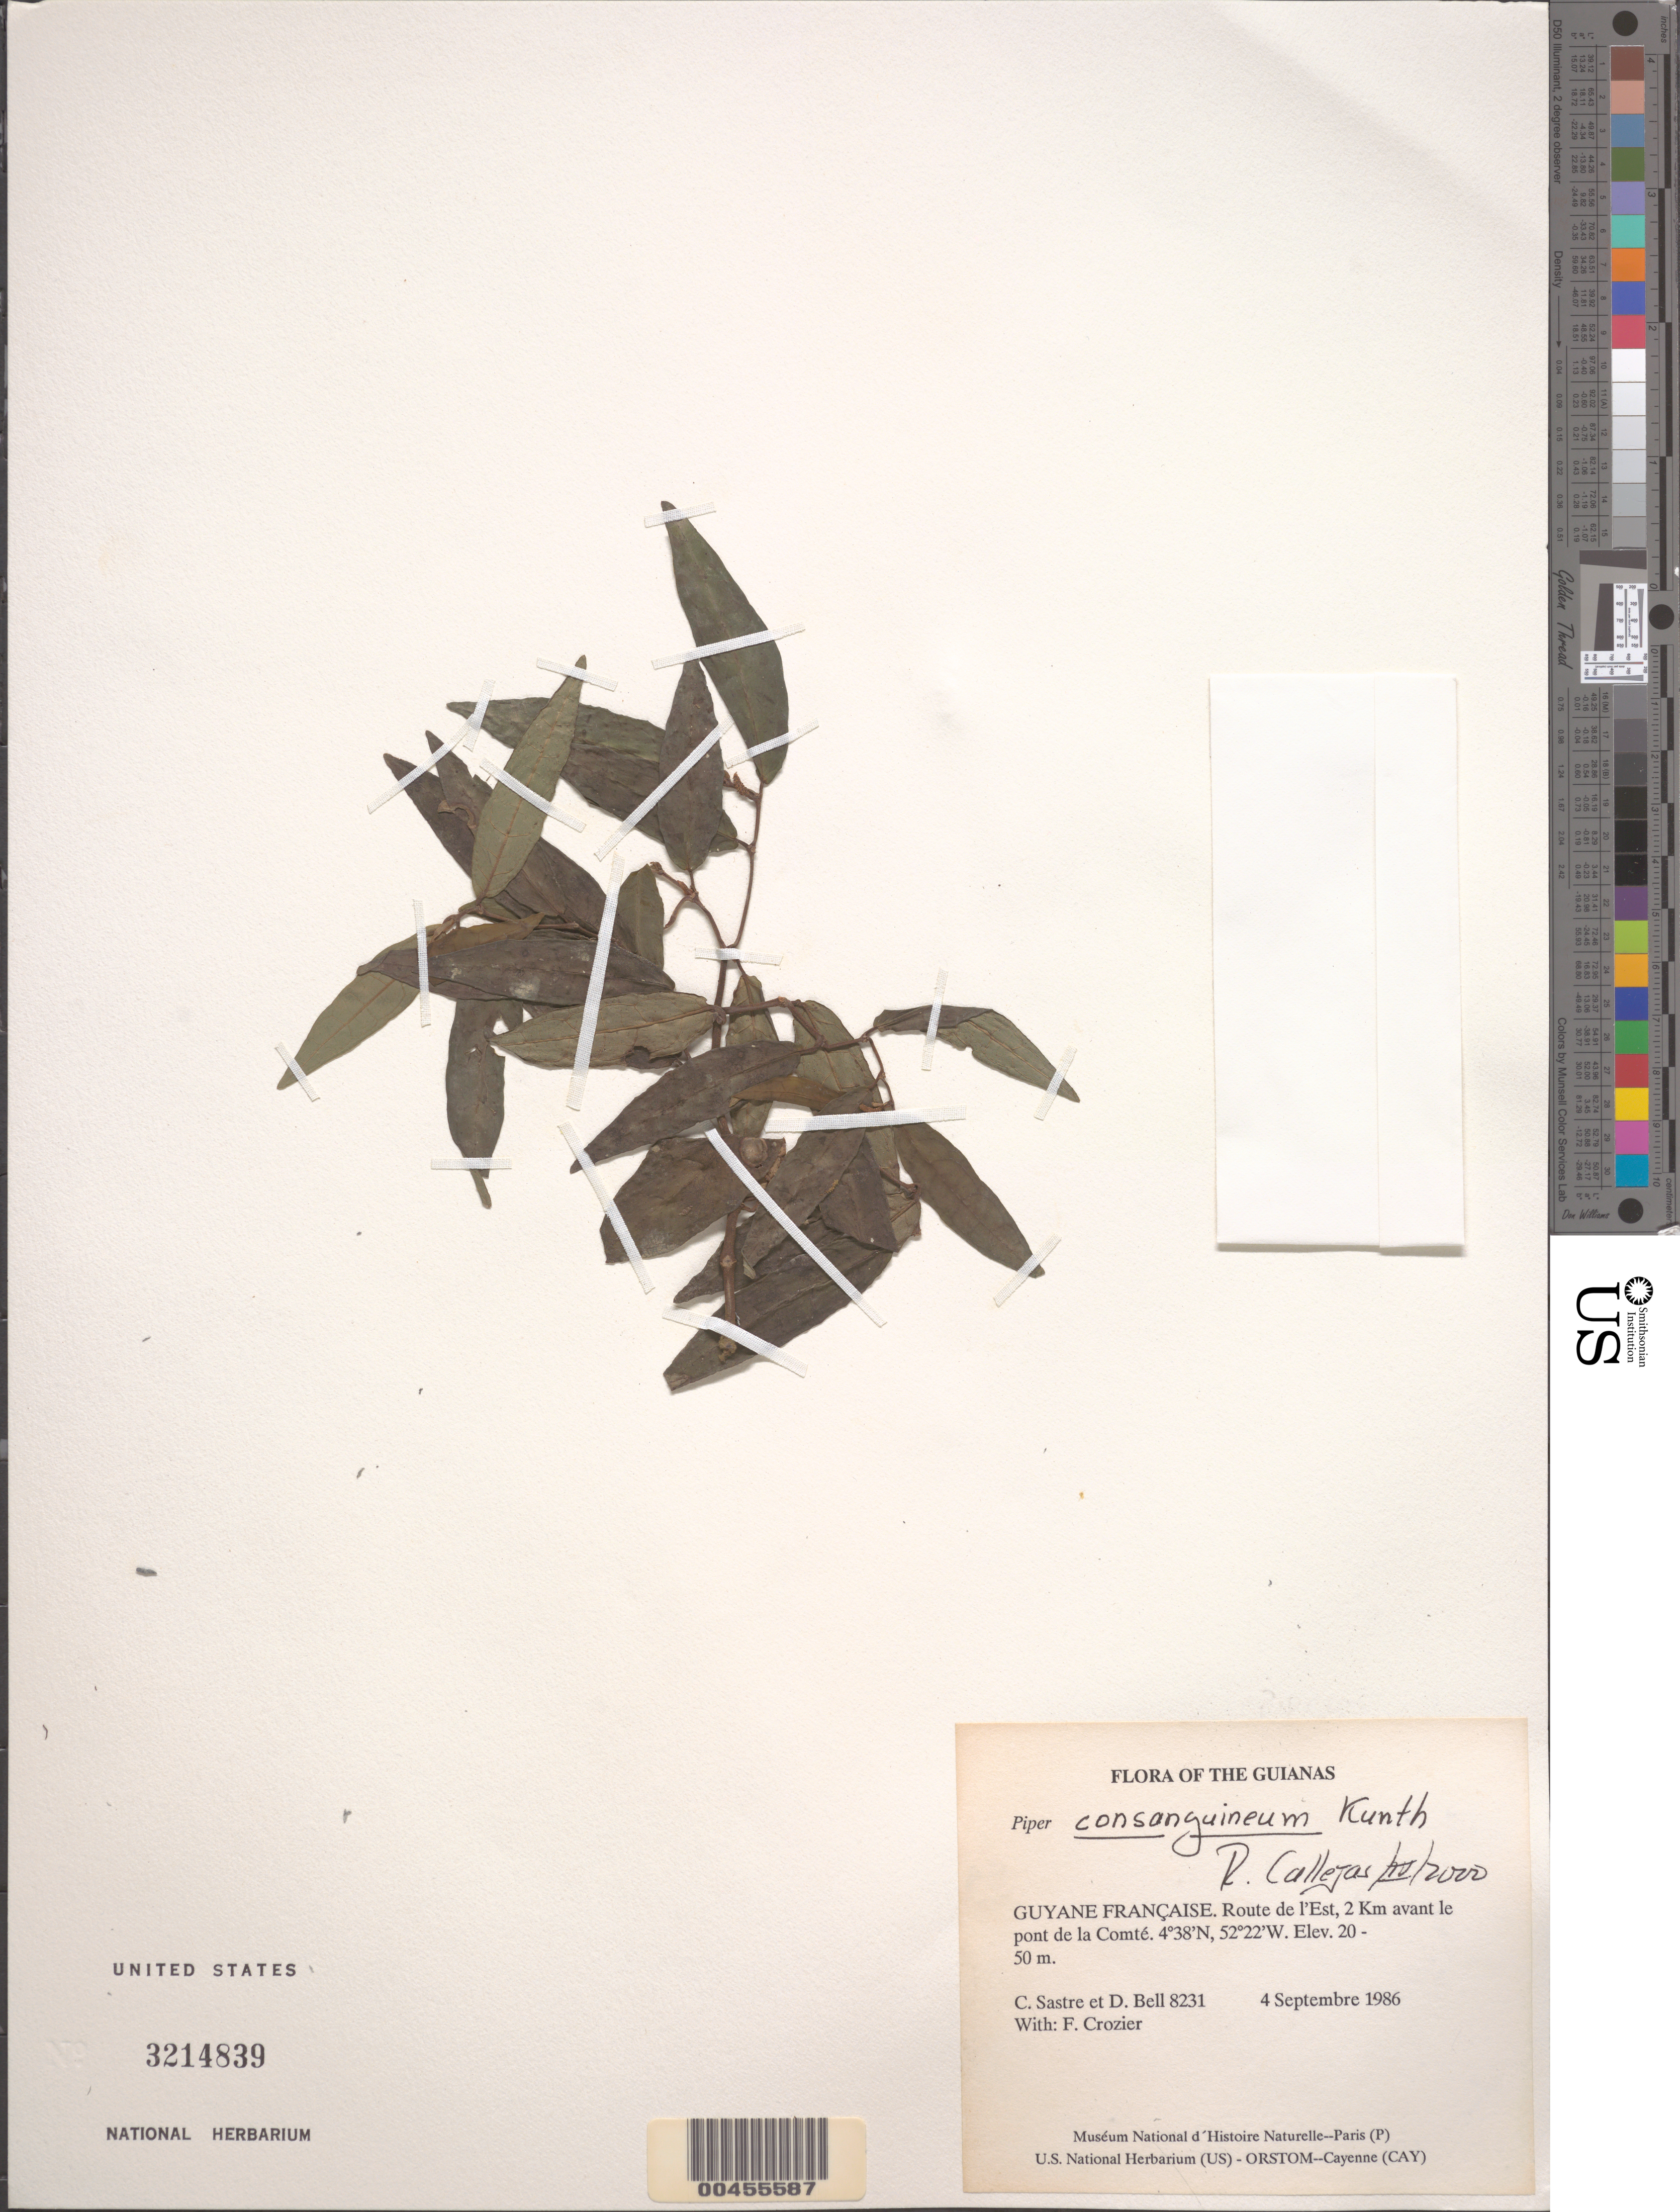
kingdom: Plantae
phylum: Tracheophyta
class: Magnoliopsida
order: Piperales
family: Piperaceae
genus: Piper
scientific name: Piper consanguineum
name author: Kunth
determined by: Callejas, Ricardo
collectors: C. H. L. Sastre, D. A. Bell & F. Crozier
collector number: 8231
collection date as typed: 4 September 1986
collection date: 1986-09-04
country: French Guiana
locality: Route de l'Est, 2 km avant le pont de la Comté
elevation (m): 20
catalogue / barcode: US 3214839